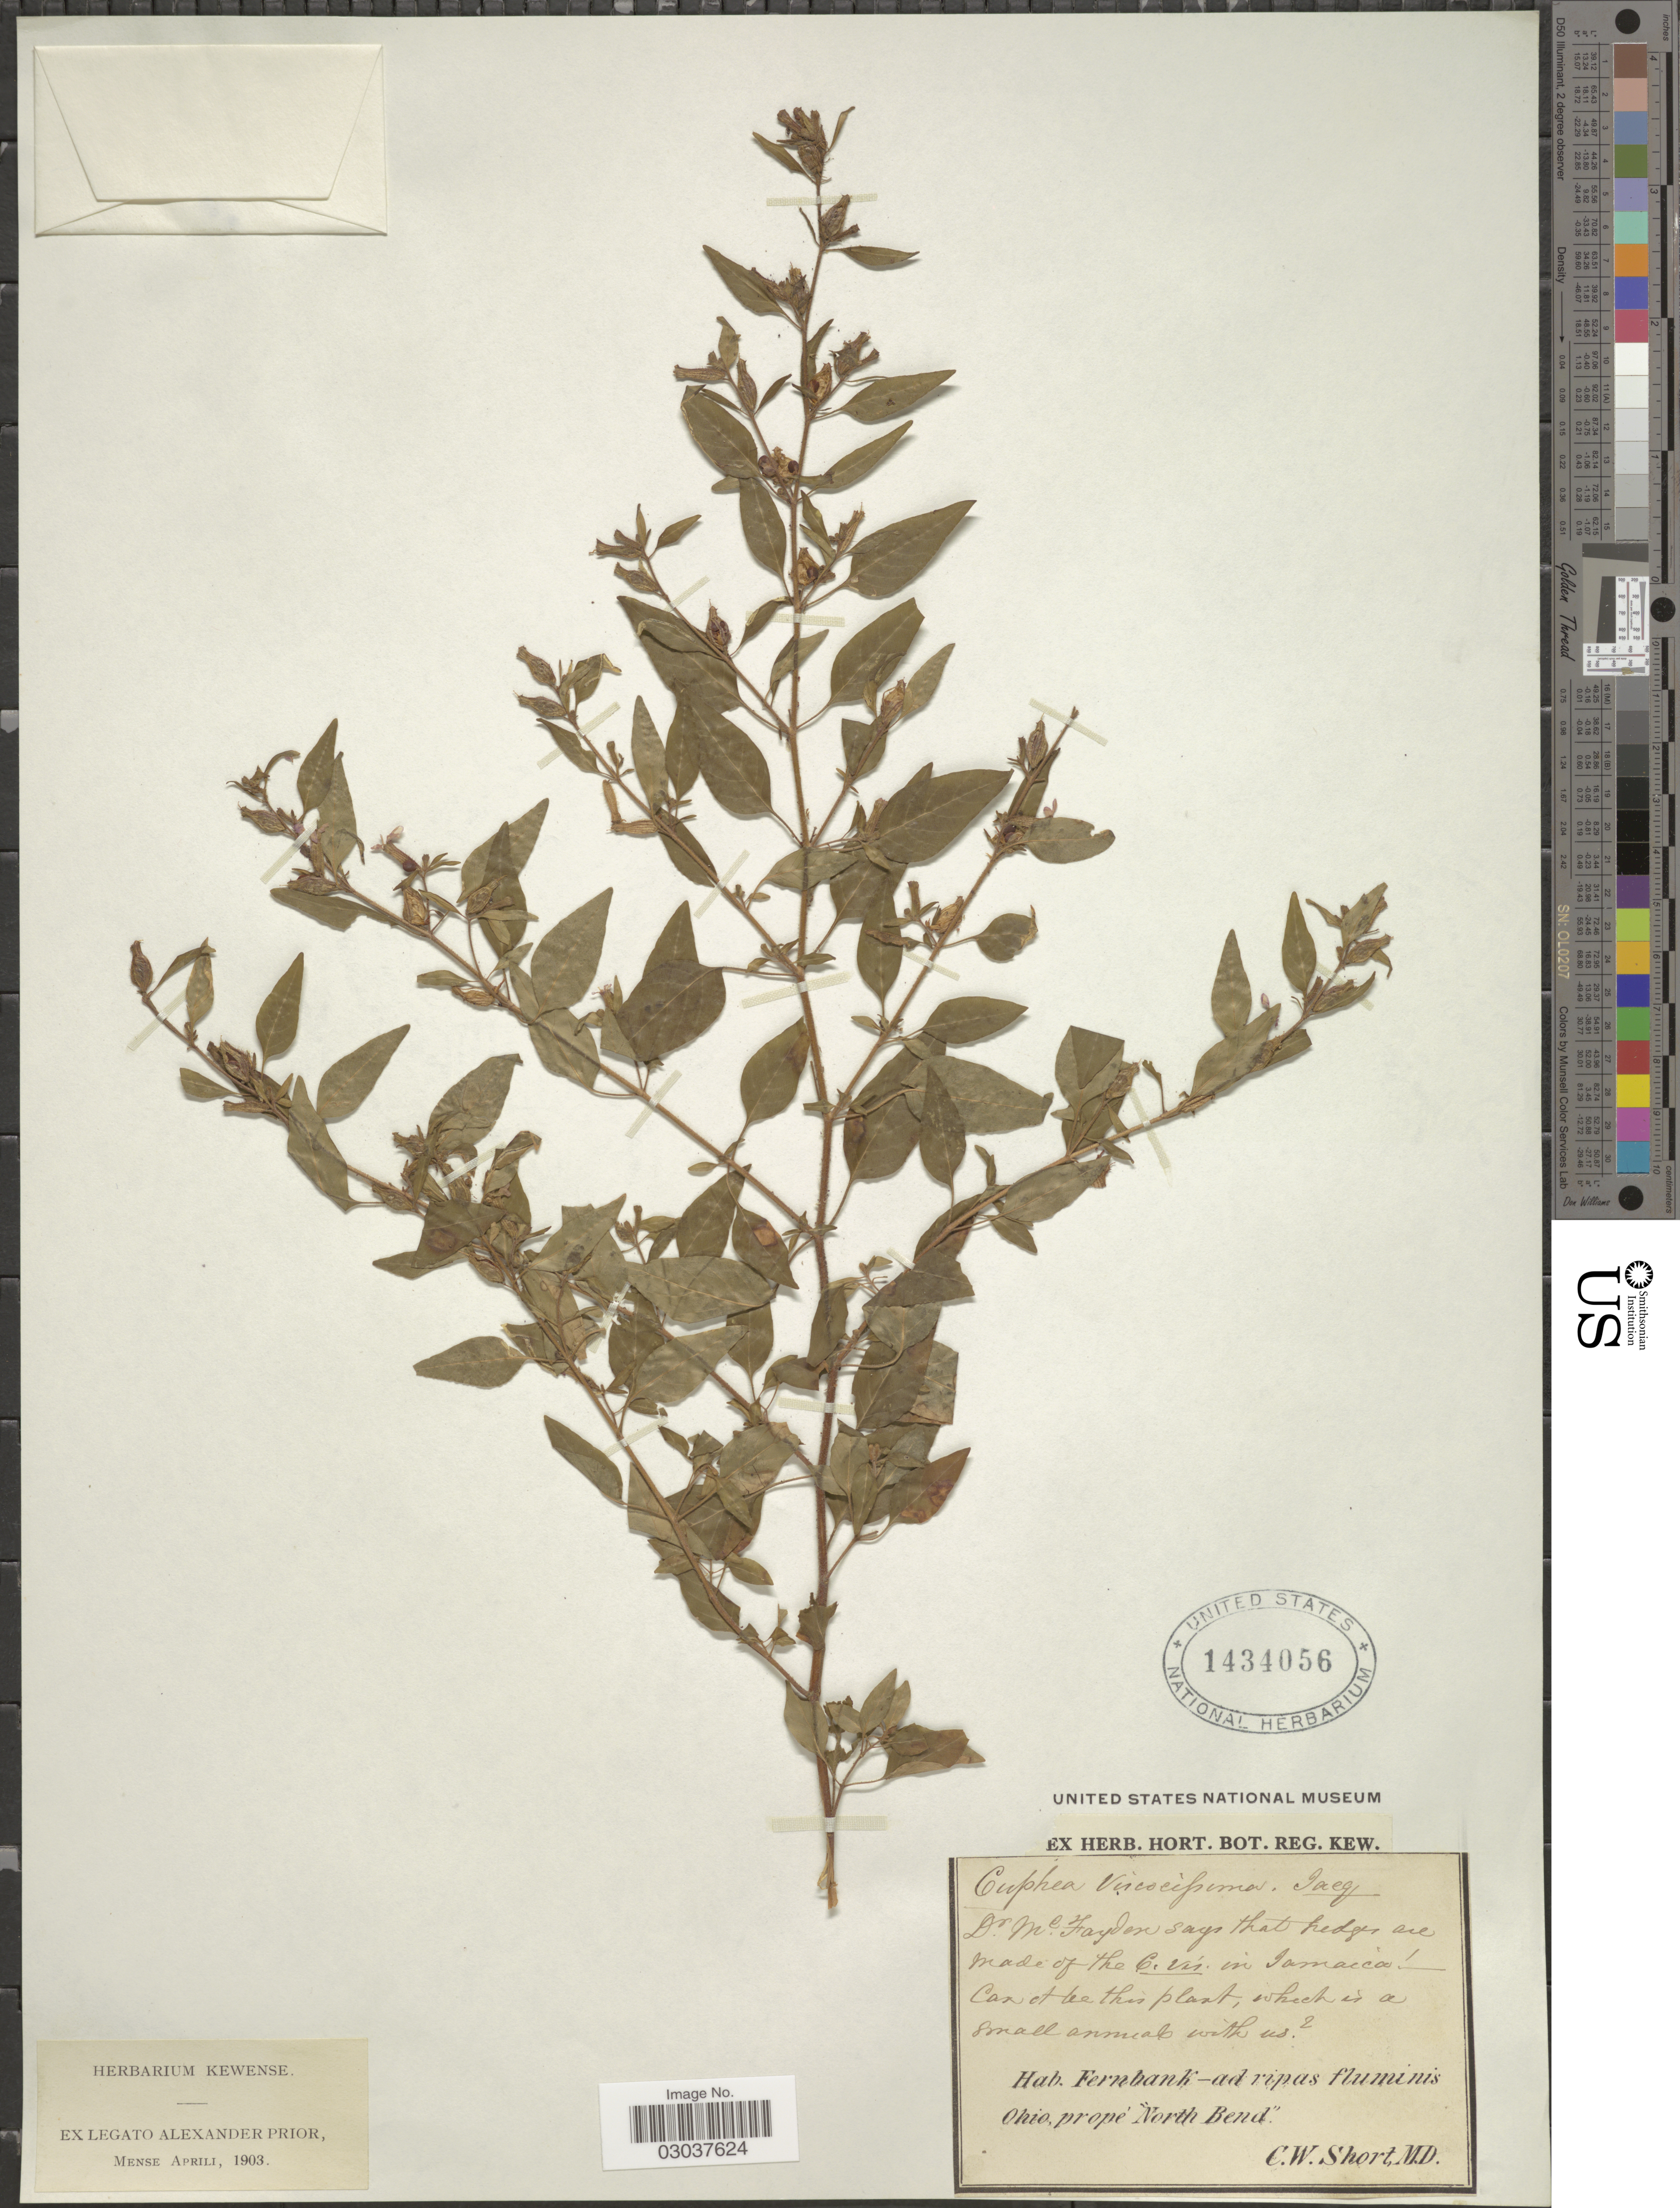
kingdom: Plantae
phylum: Tracheophyta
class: Magnoliopsida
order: Myrtales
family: Lythraceae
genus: Cuphea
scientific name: Cuphea petiolata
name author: Pohl ex Koehne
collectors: C. W. Short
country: United States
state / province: Ohio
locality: Fernbank-ad ripas fluminis Ohio, propé "North Bend".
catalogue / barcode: US 1434056